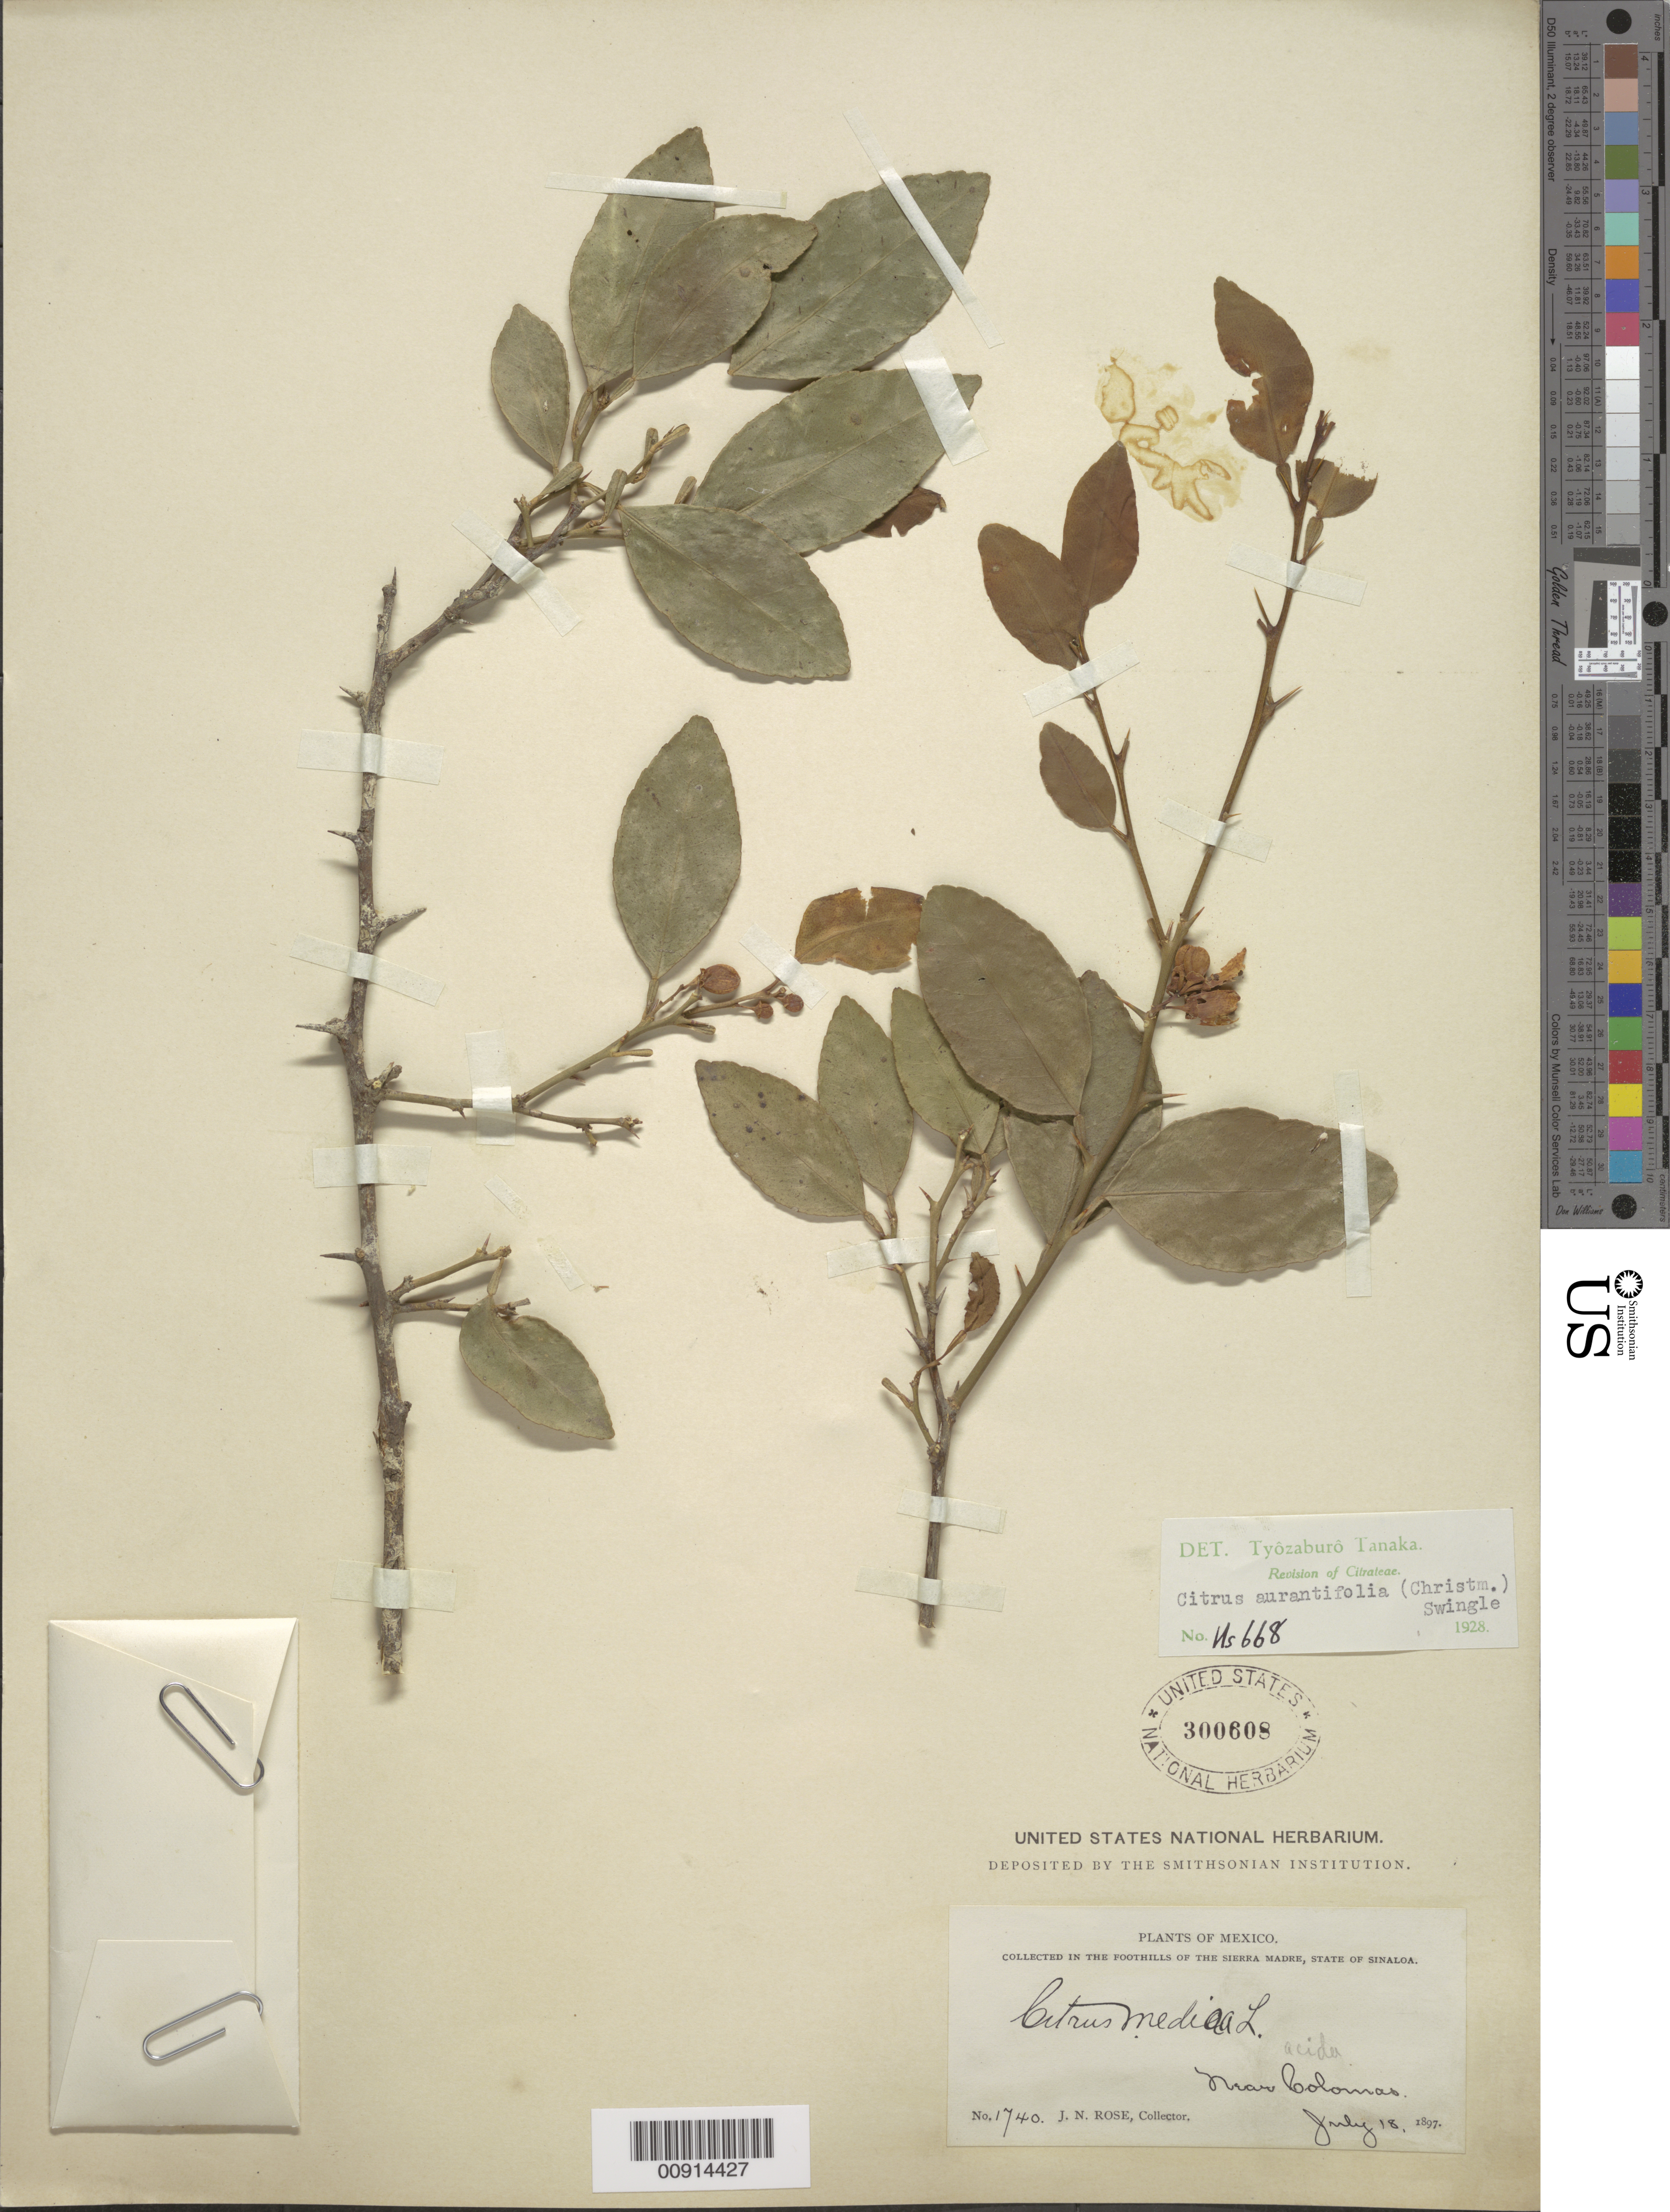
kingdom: Plantae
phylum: Tracheophyta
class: Magnoliopsida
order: Sapindales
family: Rutaceae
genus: Citrus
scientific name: Citrus x aurantifolia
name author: (Christm.) Swingle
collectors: J. N. Rose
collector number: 1740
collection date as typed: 18 Jul 1897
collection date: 1897-07-18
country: Mexico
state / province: Sinaloa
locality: Near Colomas in the Foothills of the Sierra Madre, State of Sinaloa.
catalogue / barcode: US 300608